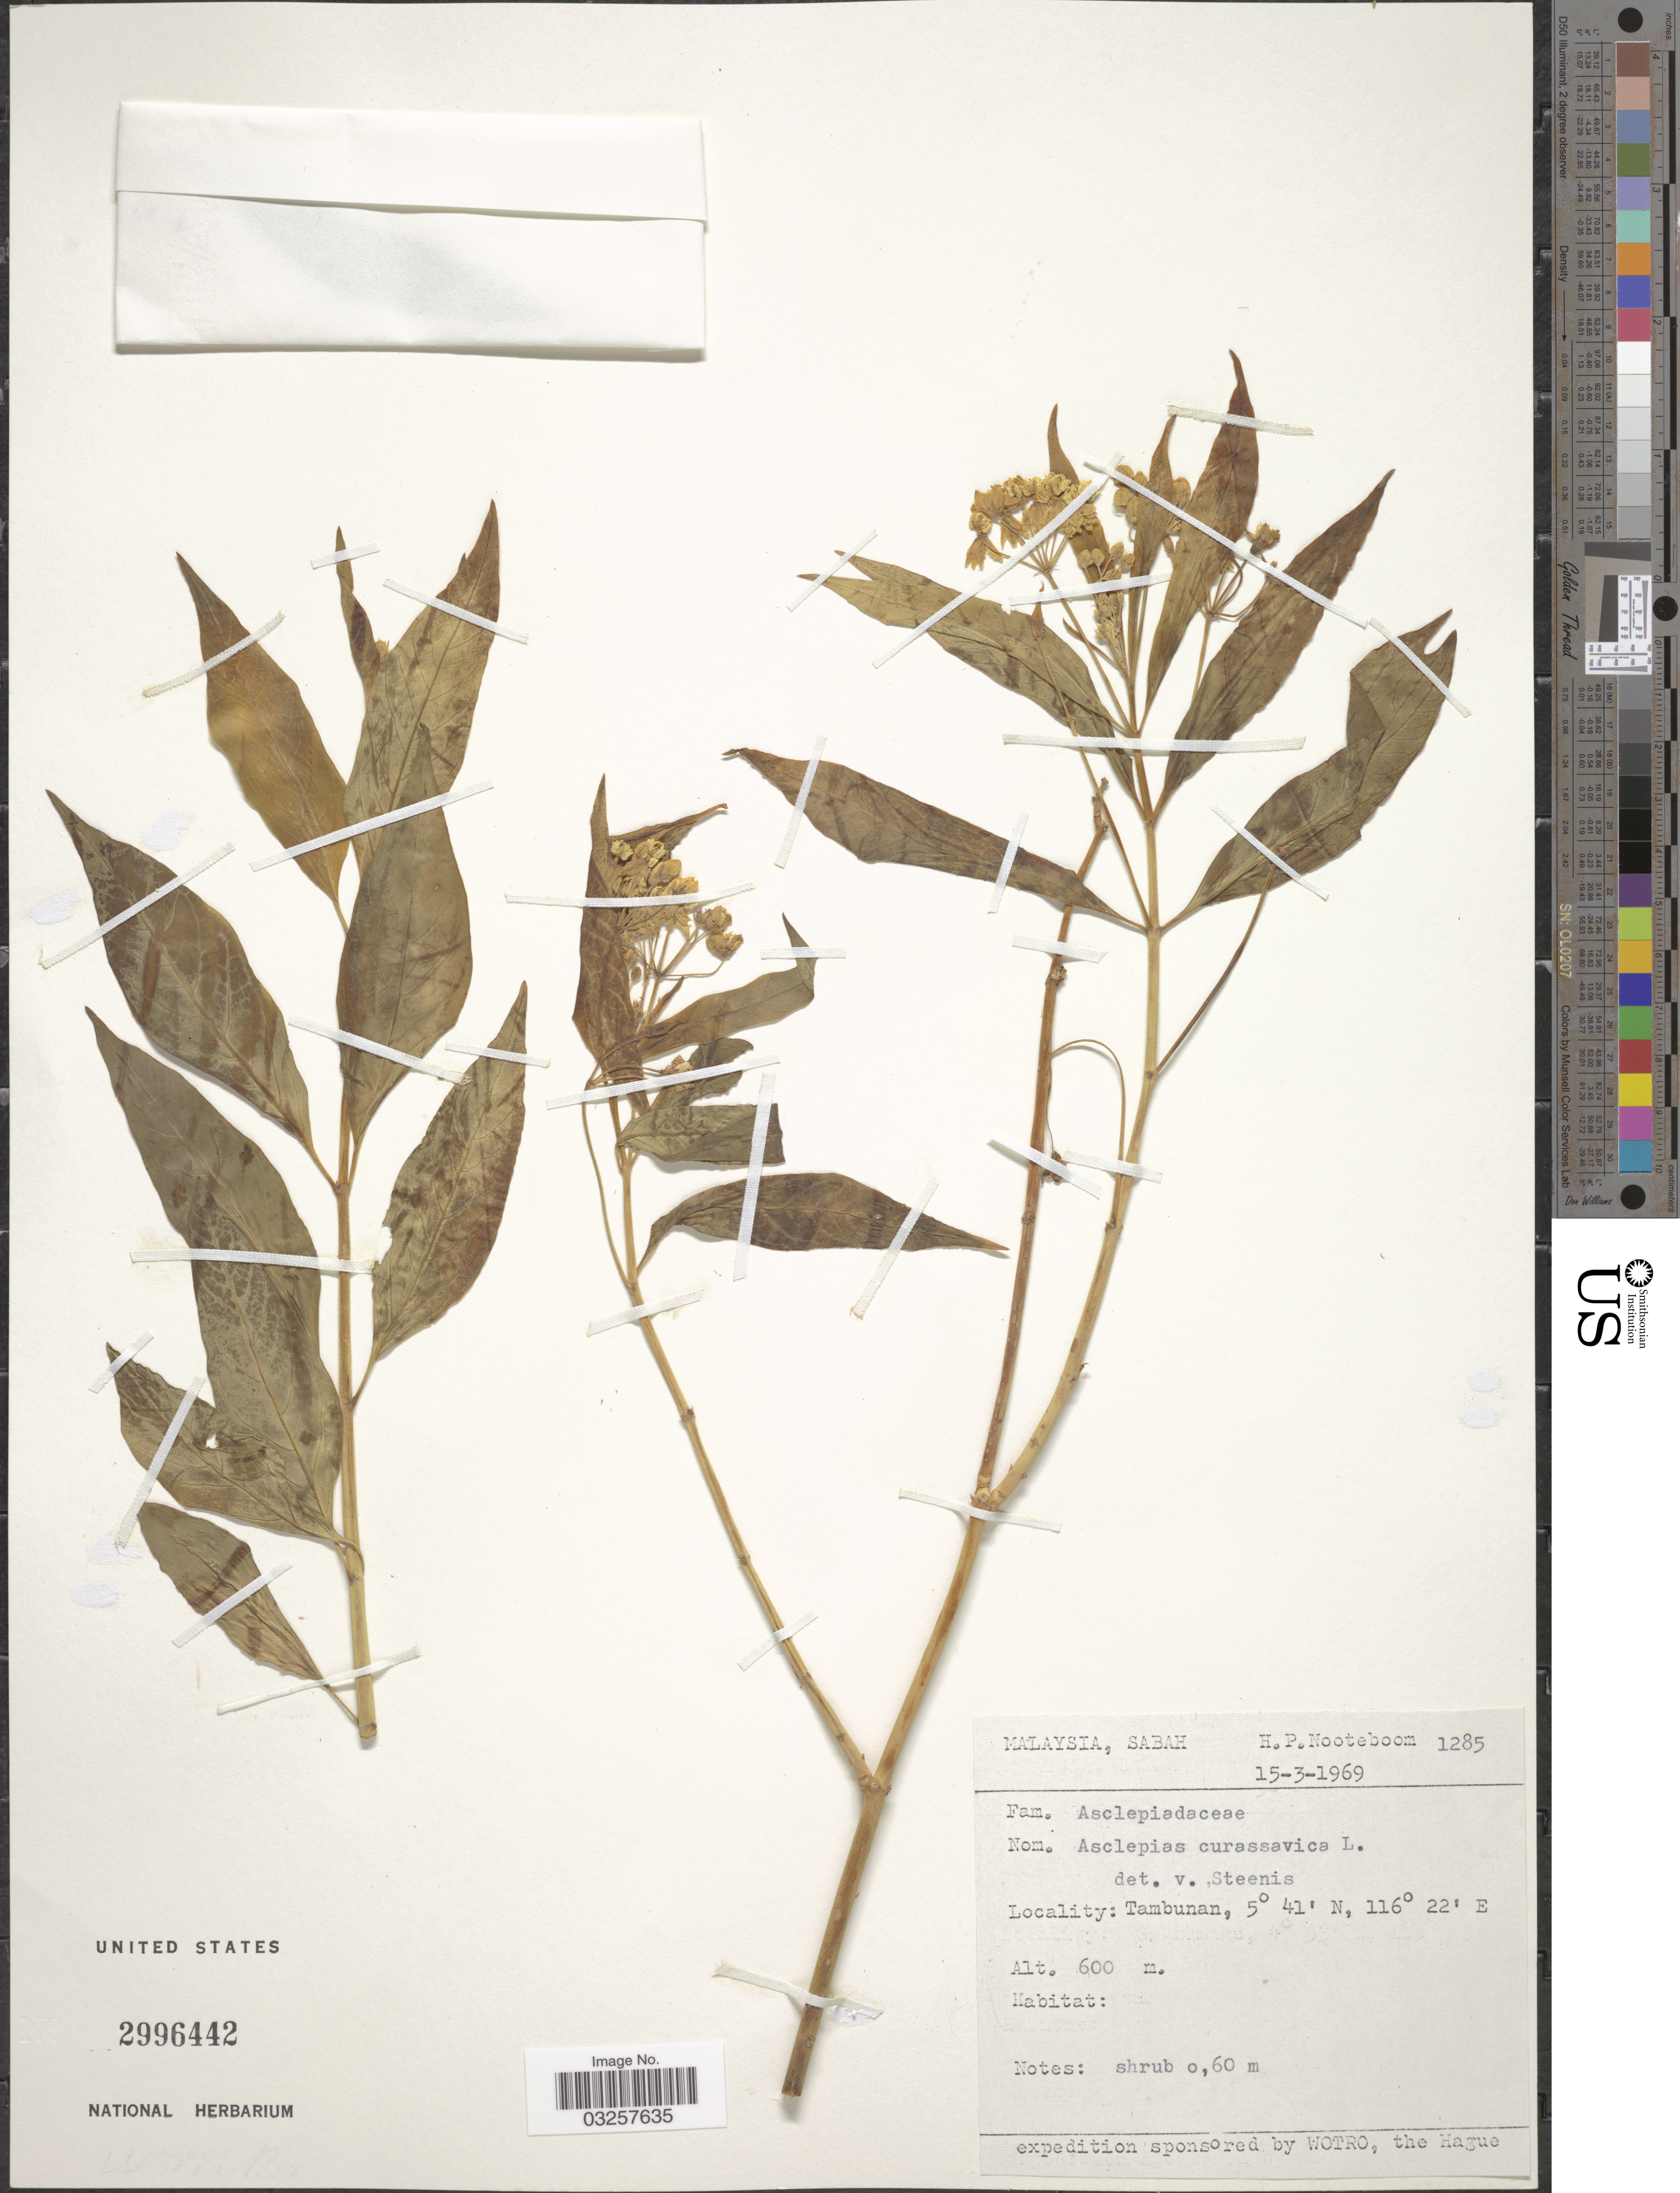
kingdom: Plantae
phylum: Tracheophyta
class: Magnoliopsida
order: Gentianales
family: Apocynaceae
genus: Asclepias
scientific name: Asclepias curassavica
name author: L.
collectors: H. P. Nooteboom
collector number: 1285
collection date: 1969-03-15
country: Malaysia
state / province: Sabah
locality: Tambunan.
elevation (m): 600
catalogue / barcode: US 2996442